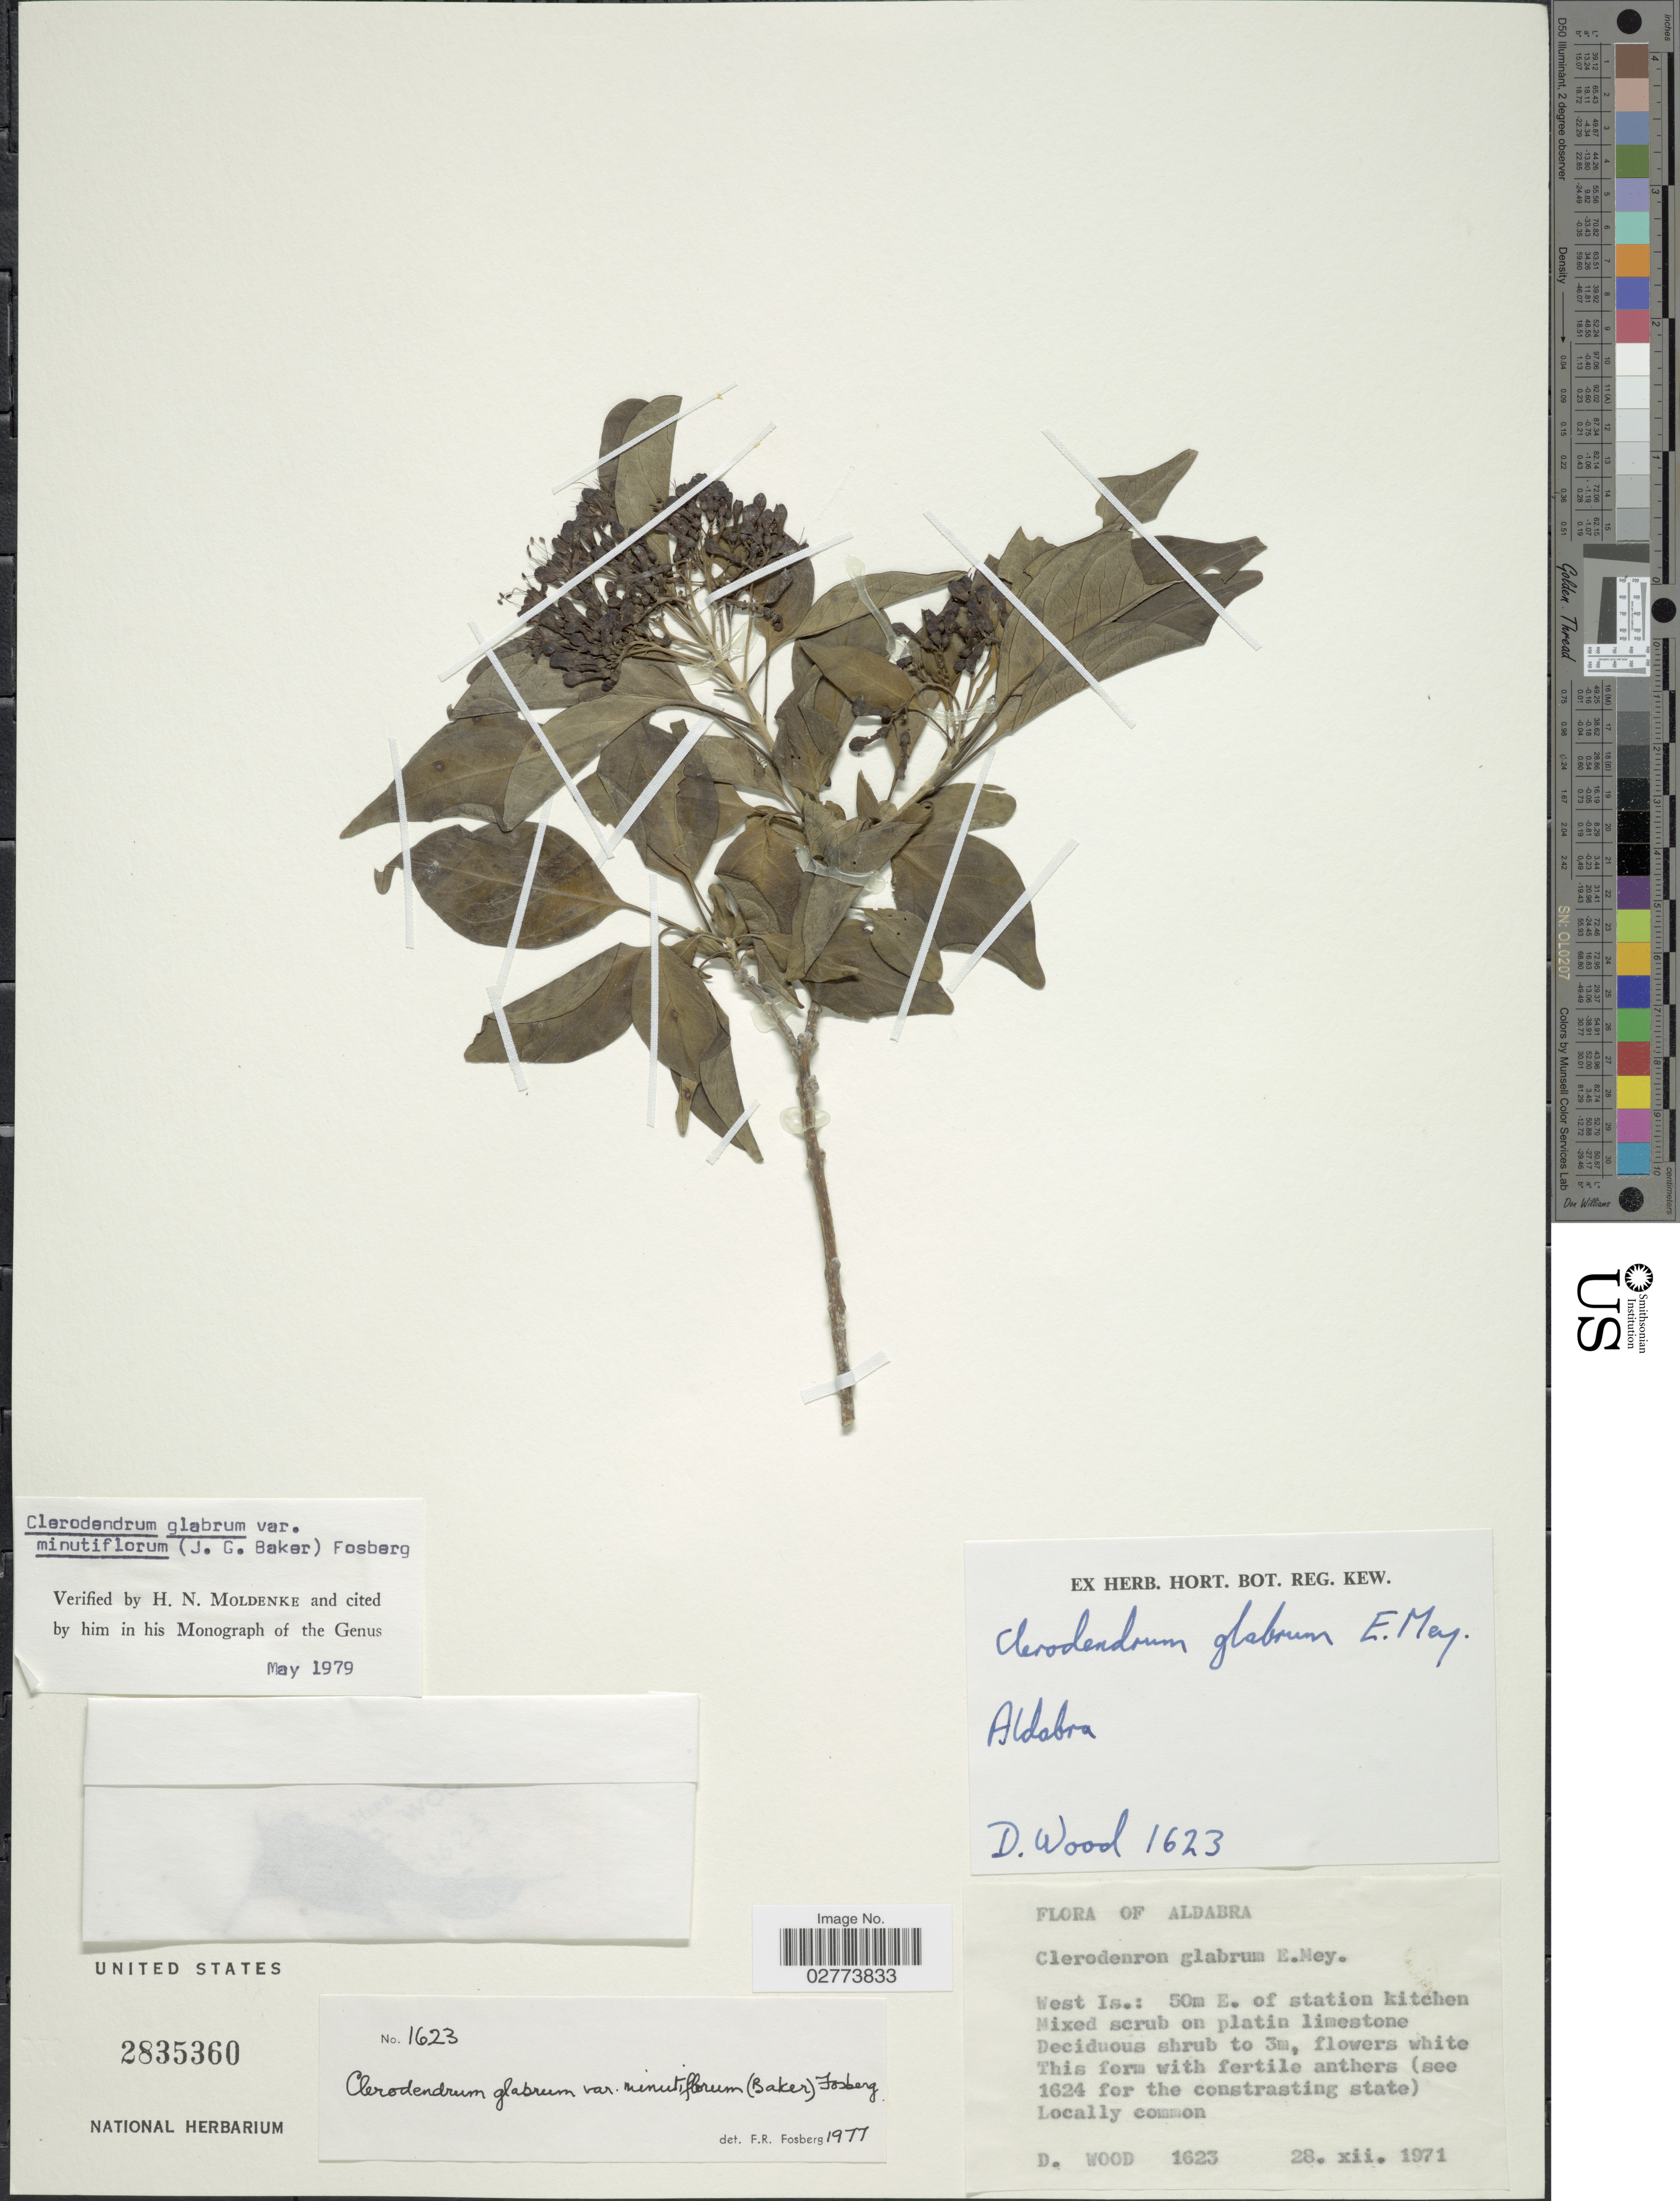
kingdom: Plantae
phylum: Tracheophyta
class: Magnoliopsida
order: Lamiales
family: Lamiaceae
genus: Clerodendrum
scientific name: Clerodendrum glabrum var. minutiflorum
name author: (Baker) Fosberg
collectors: D. Wood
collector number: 1623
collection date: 1971-12-28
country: Seychelles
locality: Aldabra, West Is.: 50m E. of station kitchen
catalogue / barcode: US 2835360